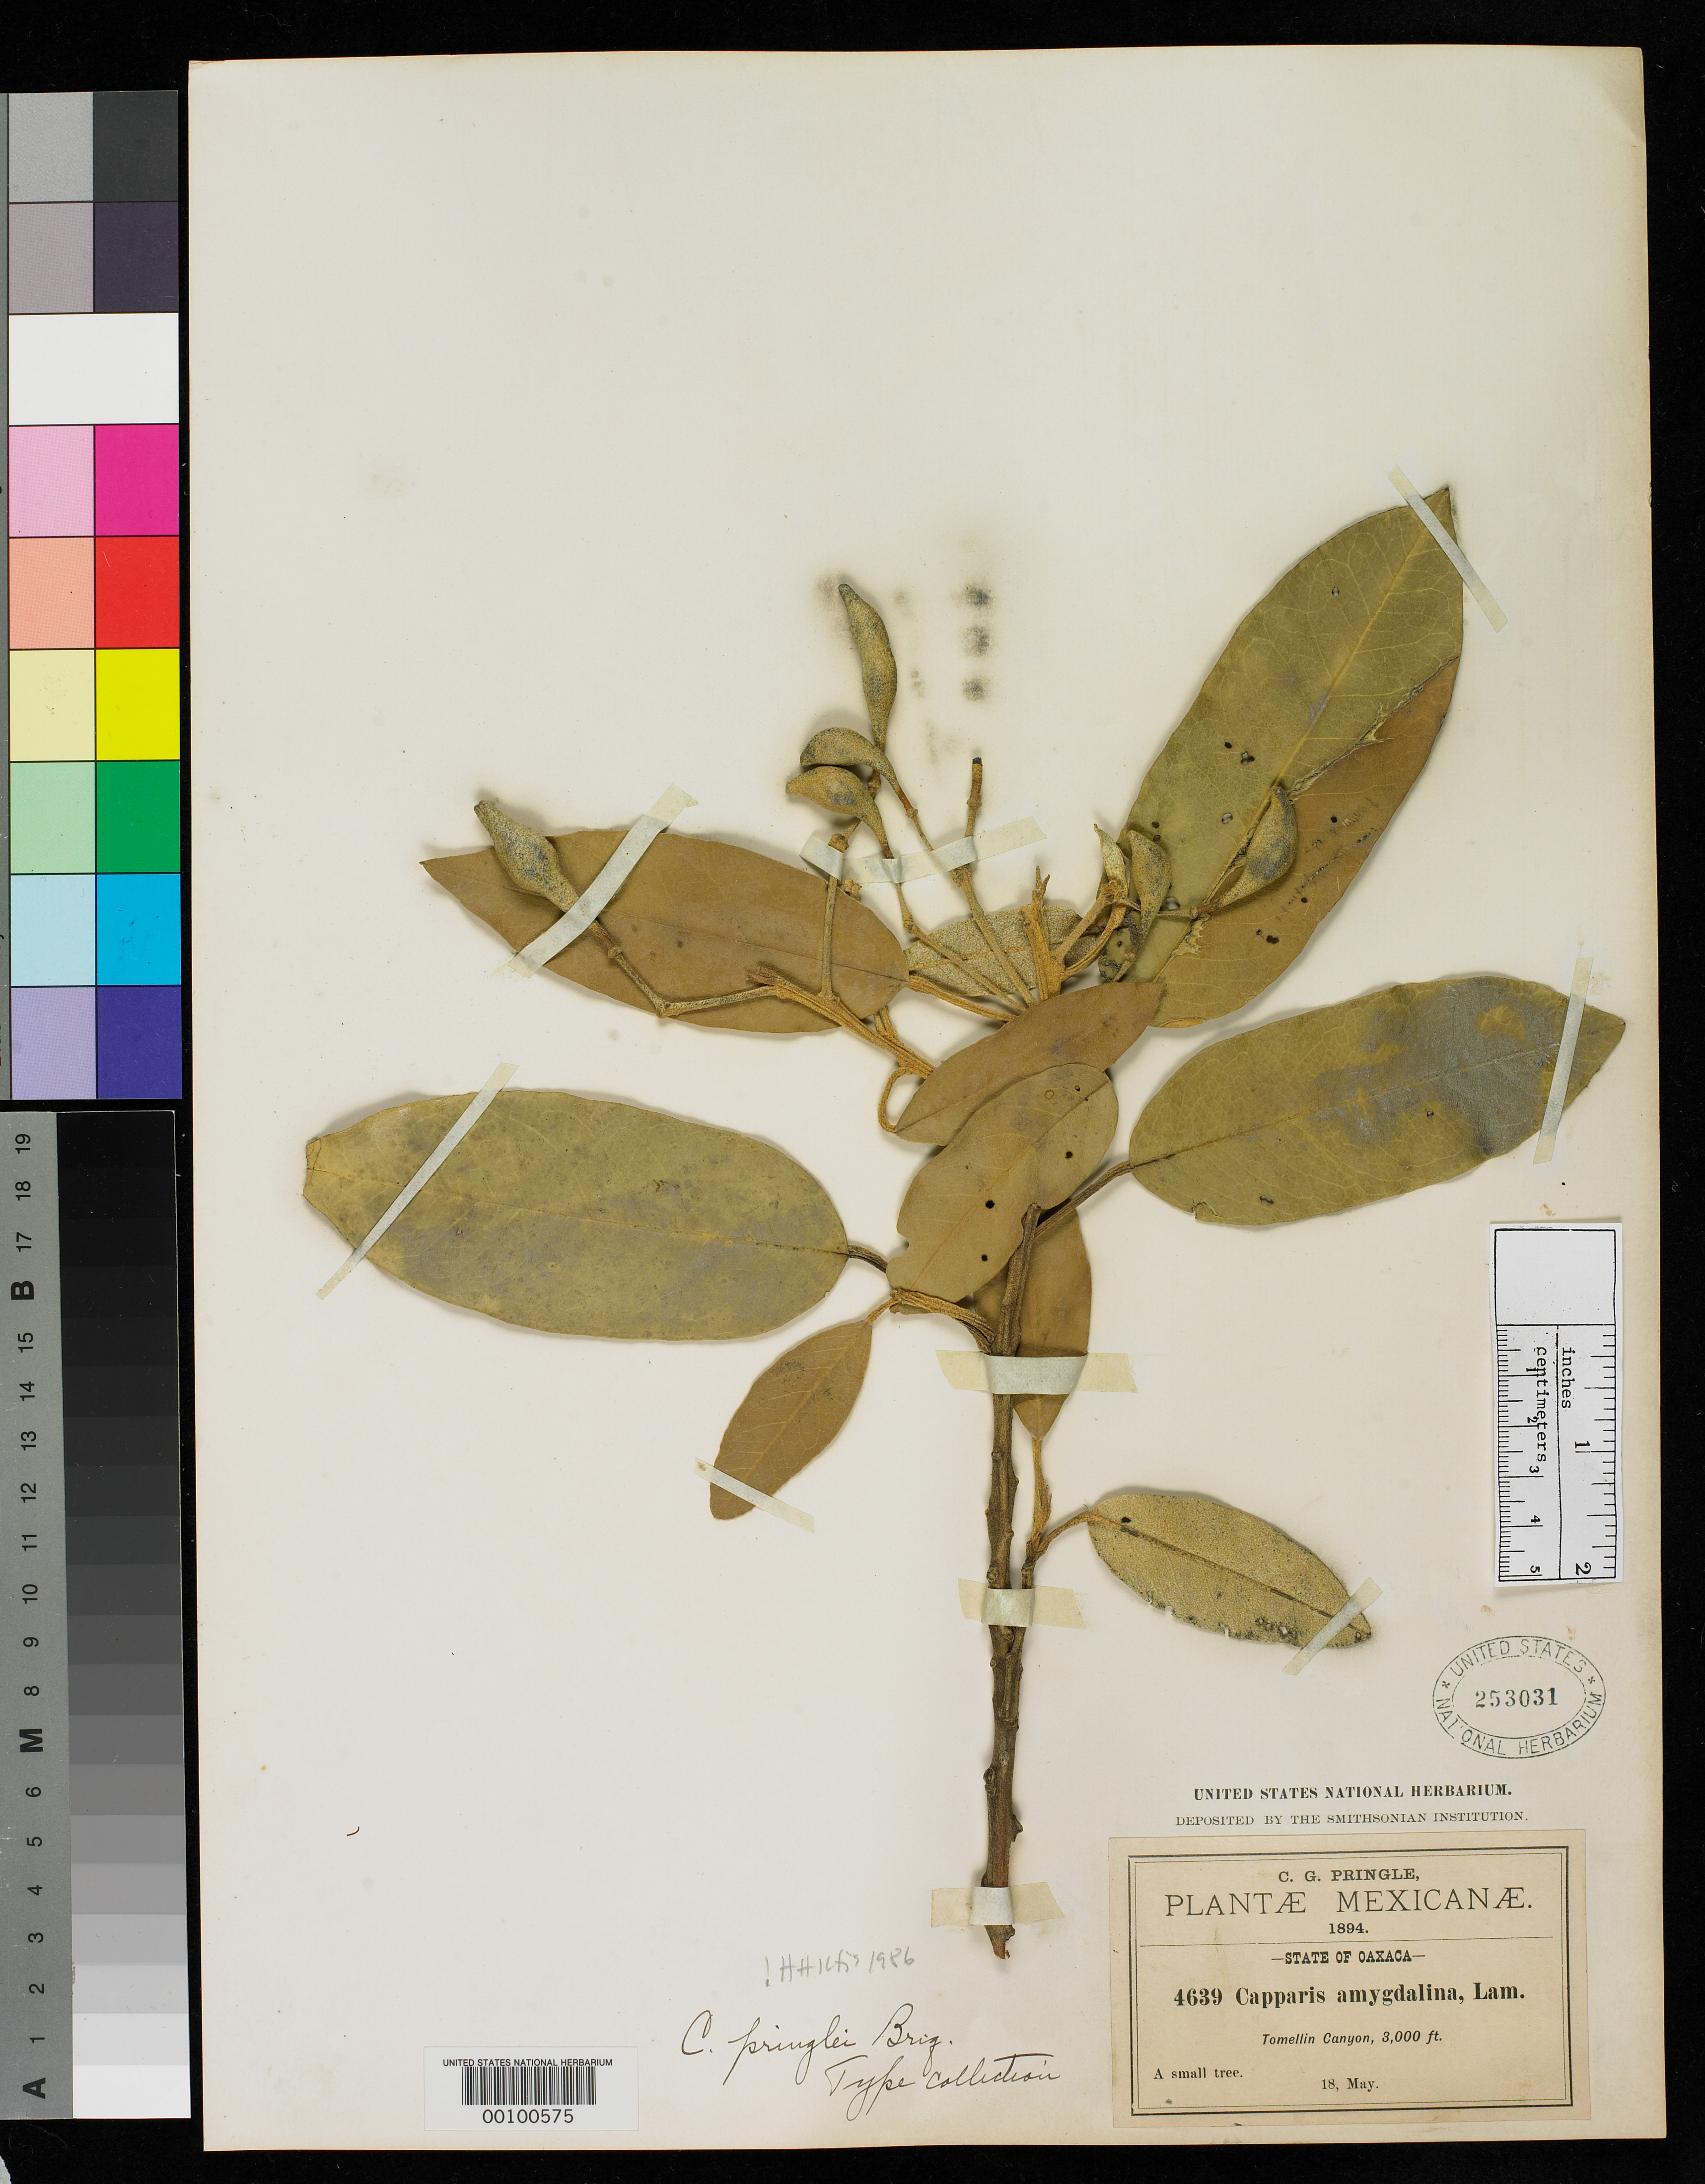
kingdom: Plantae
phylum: Tracheophyta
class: Magnoliopsida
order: Brassicales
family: Capparaceae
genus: Capparis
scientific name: Capparis pringlei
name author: Briq.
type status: Isotype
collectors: C. G. Pringle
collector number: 4639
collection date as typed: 18 May 1894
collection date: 1894-05-18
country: Mexico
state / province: Oaxaca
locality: Tomellin Canyon.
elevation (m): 914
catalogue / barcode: US 253031